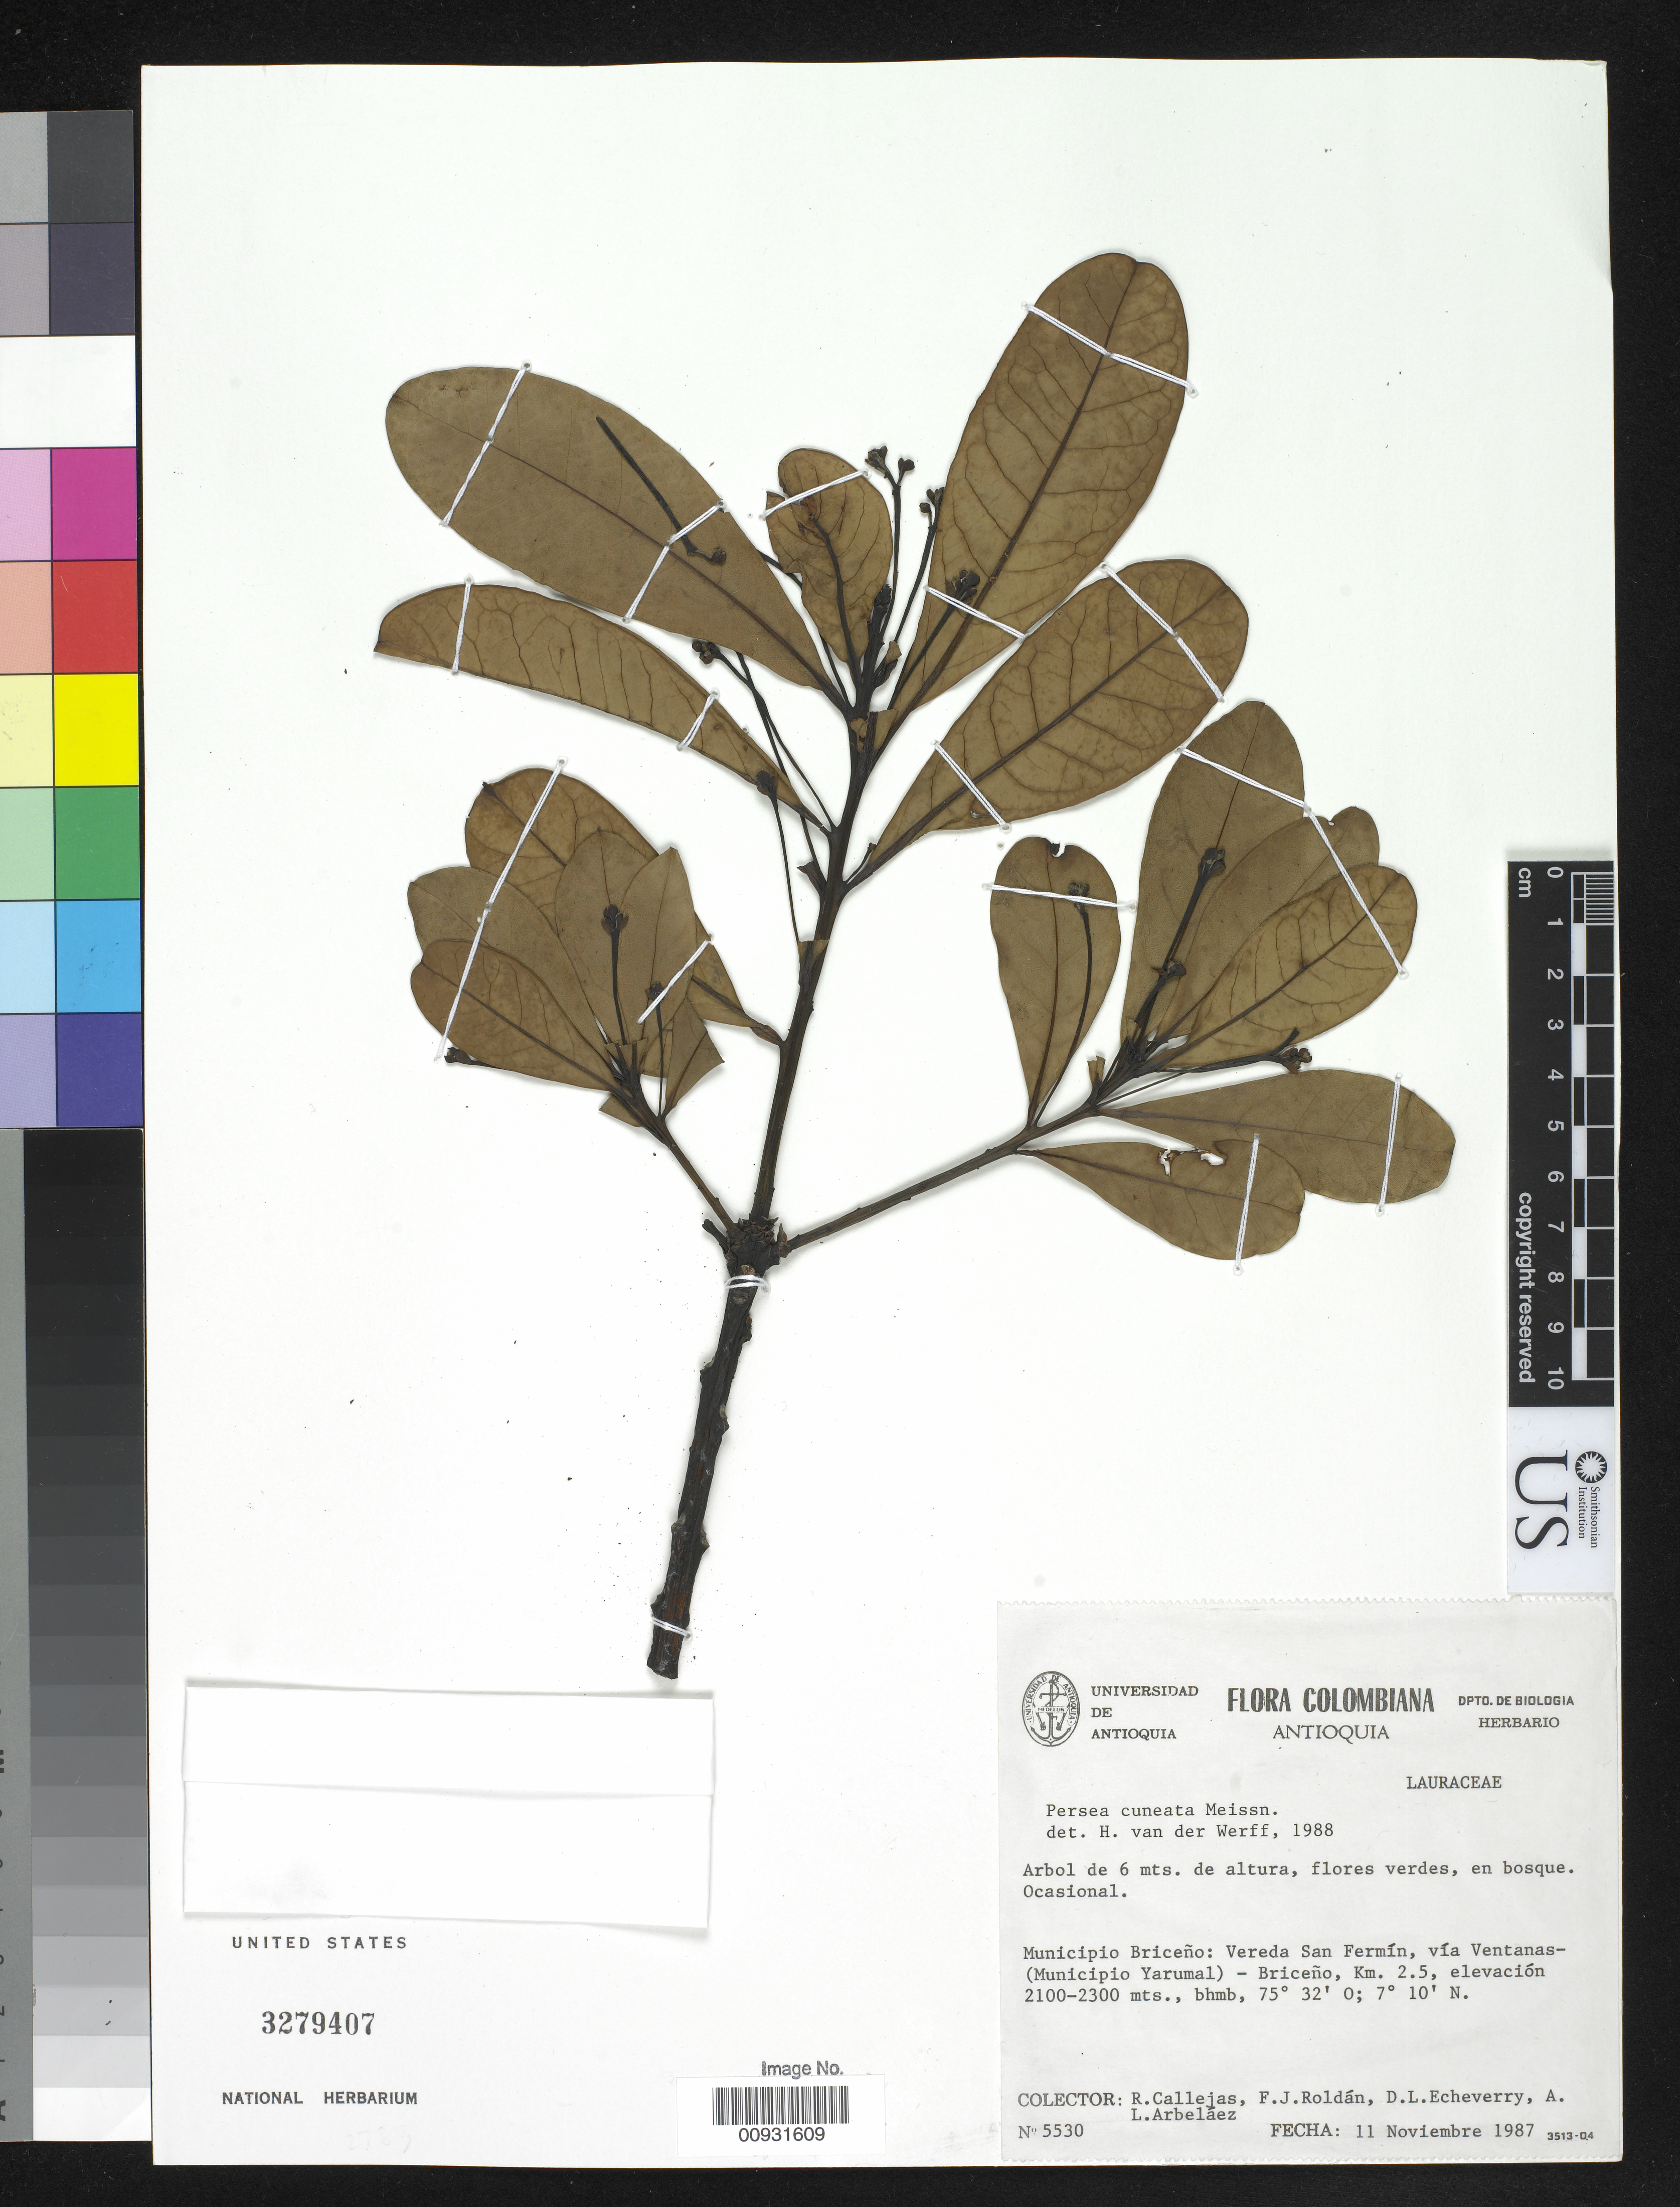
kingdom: Plantae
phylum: Tracheophyta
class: Magnoliopsida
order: Laurales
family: Lauraceae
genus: Persea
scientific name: Persea cuneata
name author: Meisn.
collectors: R. Callejas, F. J. Roldán, D. Echeverry & A. L. Arbelaez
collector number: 5530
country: Colombia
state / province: Antioquia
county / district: Briceno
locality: Vereda San Fermin, via Ventanas - Briceno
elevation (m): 2100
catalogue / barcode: US 3279407